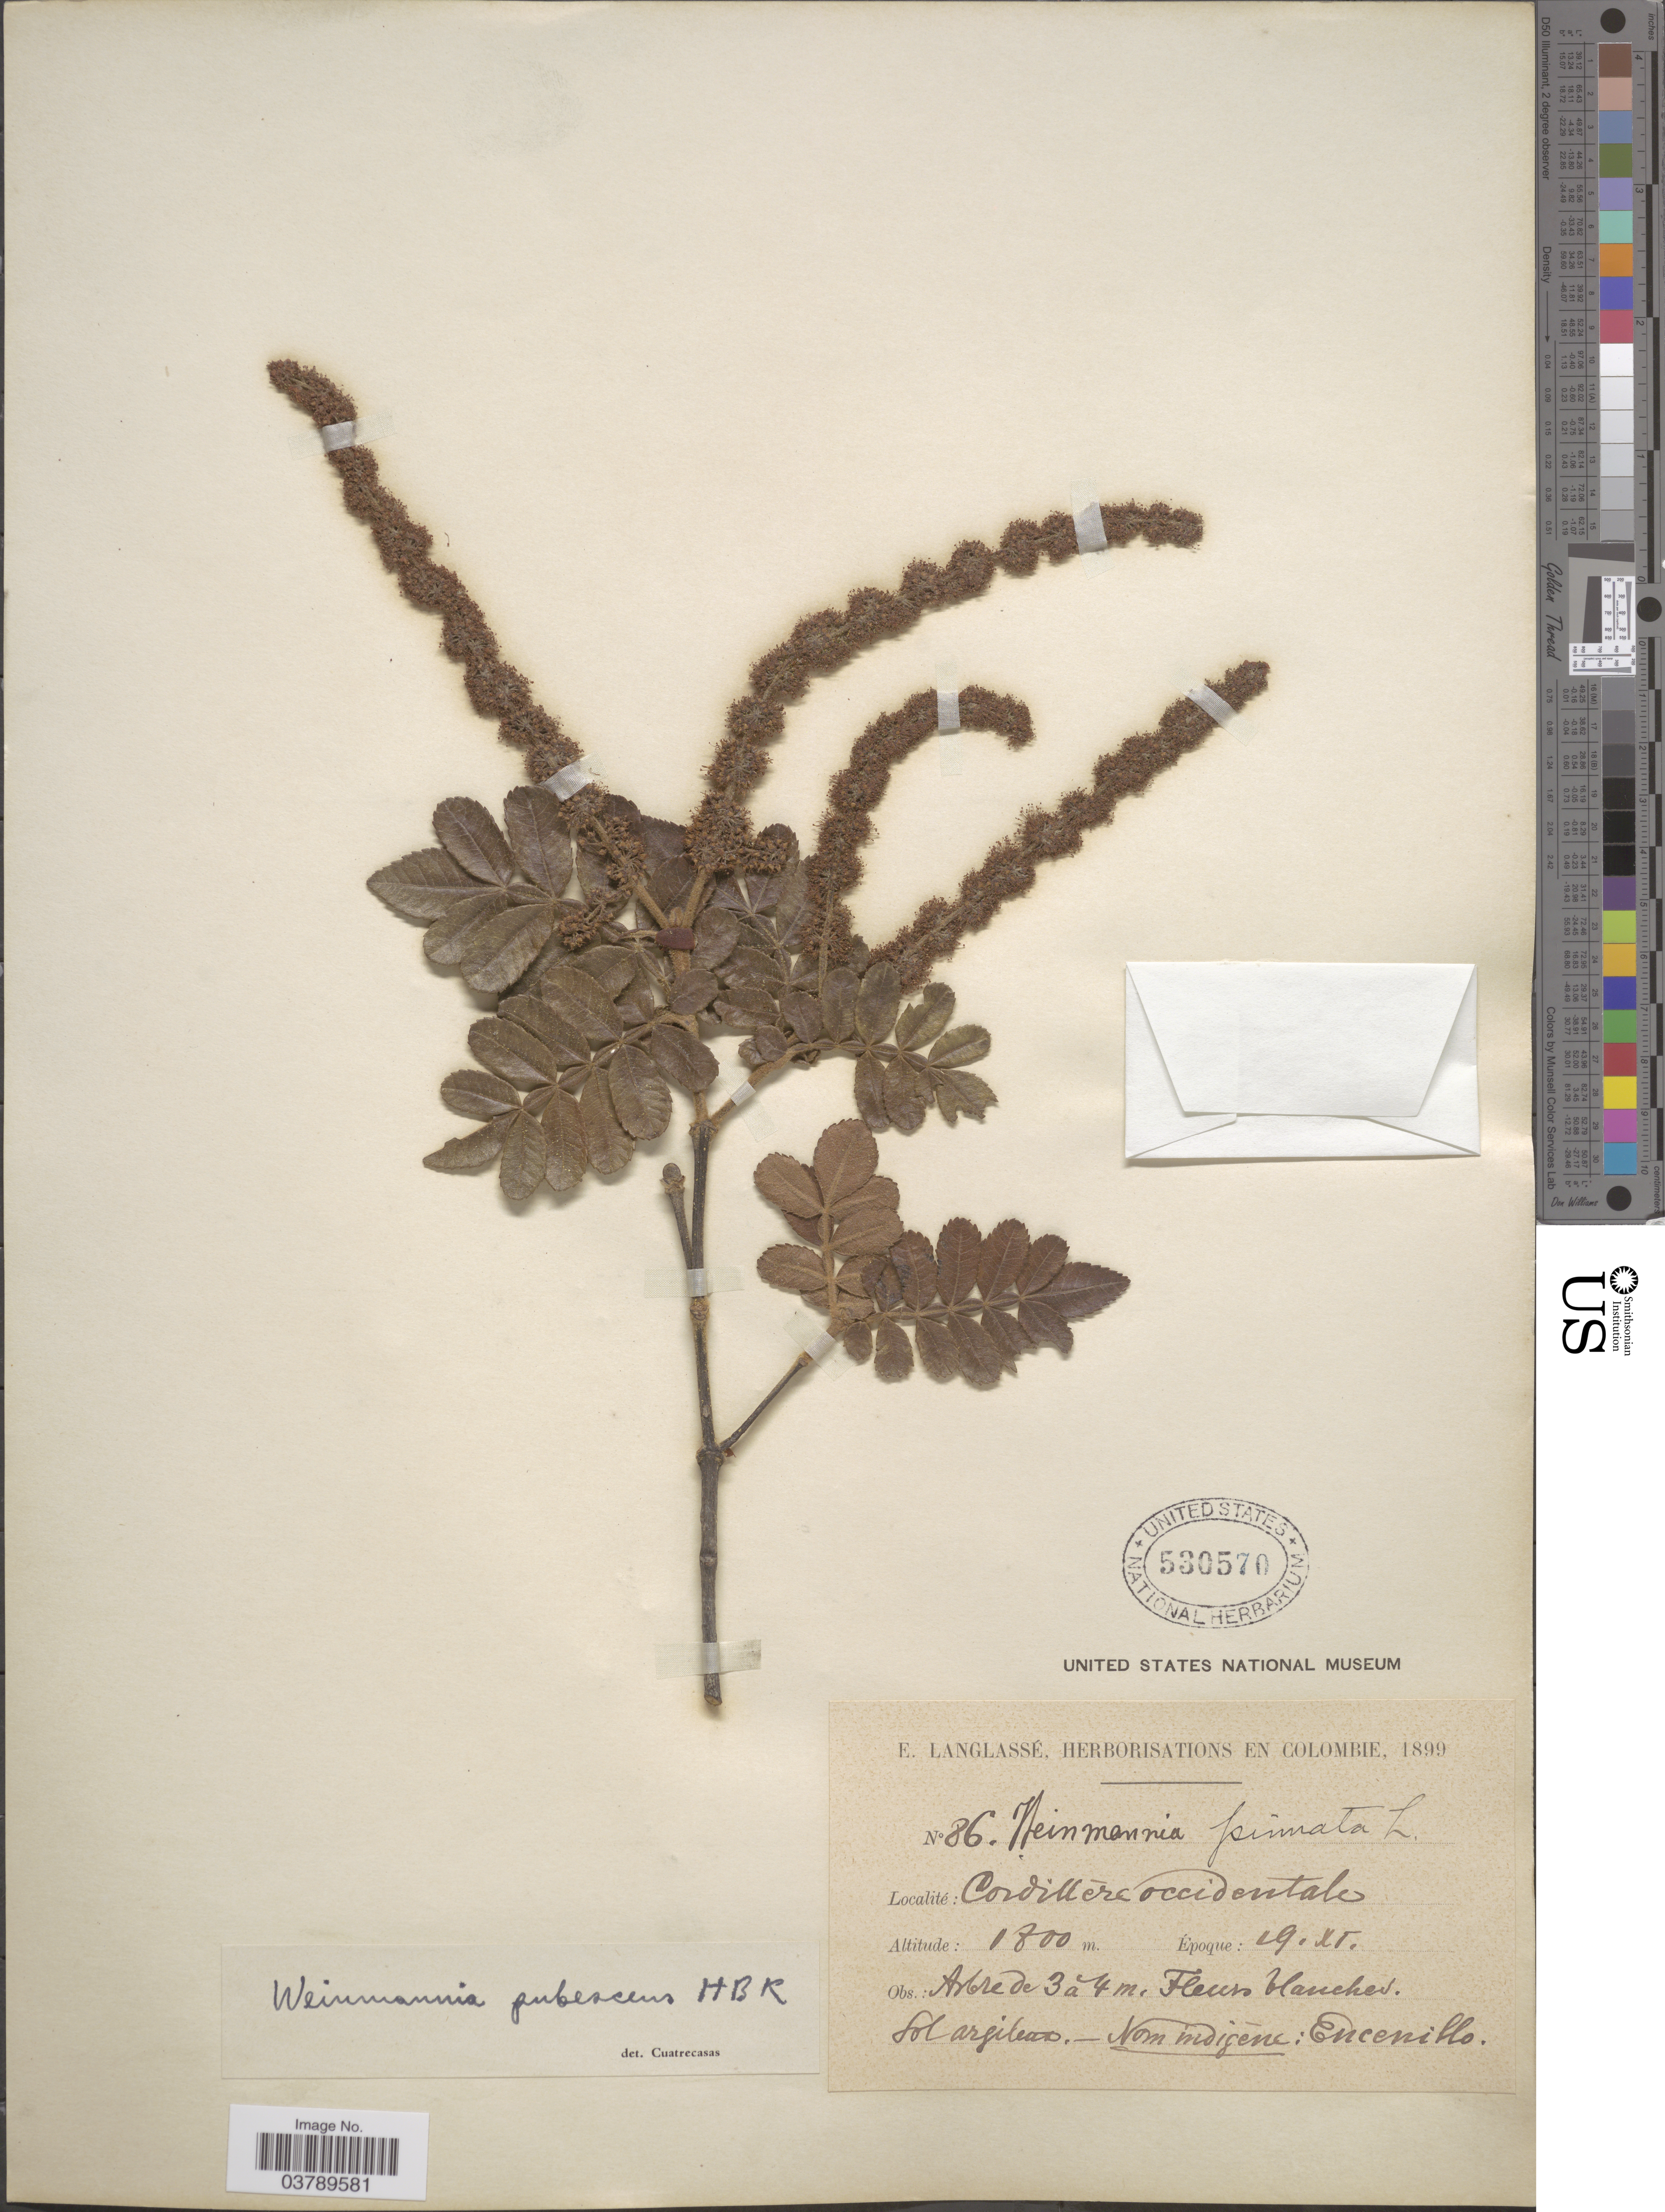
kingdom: Plantae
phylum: Tracheophyta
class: Magnoliopsida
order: Oxalidales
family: Cunoniaceae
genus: Weinmannia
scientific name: Weinmannia pubescens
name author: Kunth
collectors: E. Langlassé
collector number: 86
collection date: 1899-11-19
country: Colombia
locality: Cordillera occidental.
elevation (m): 1800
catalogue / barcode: US 530570